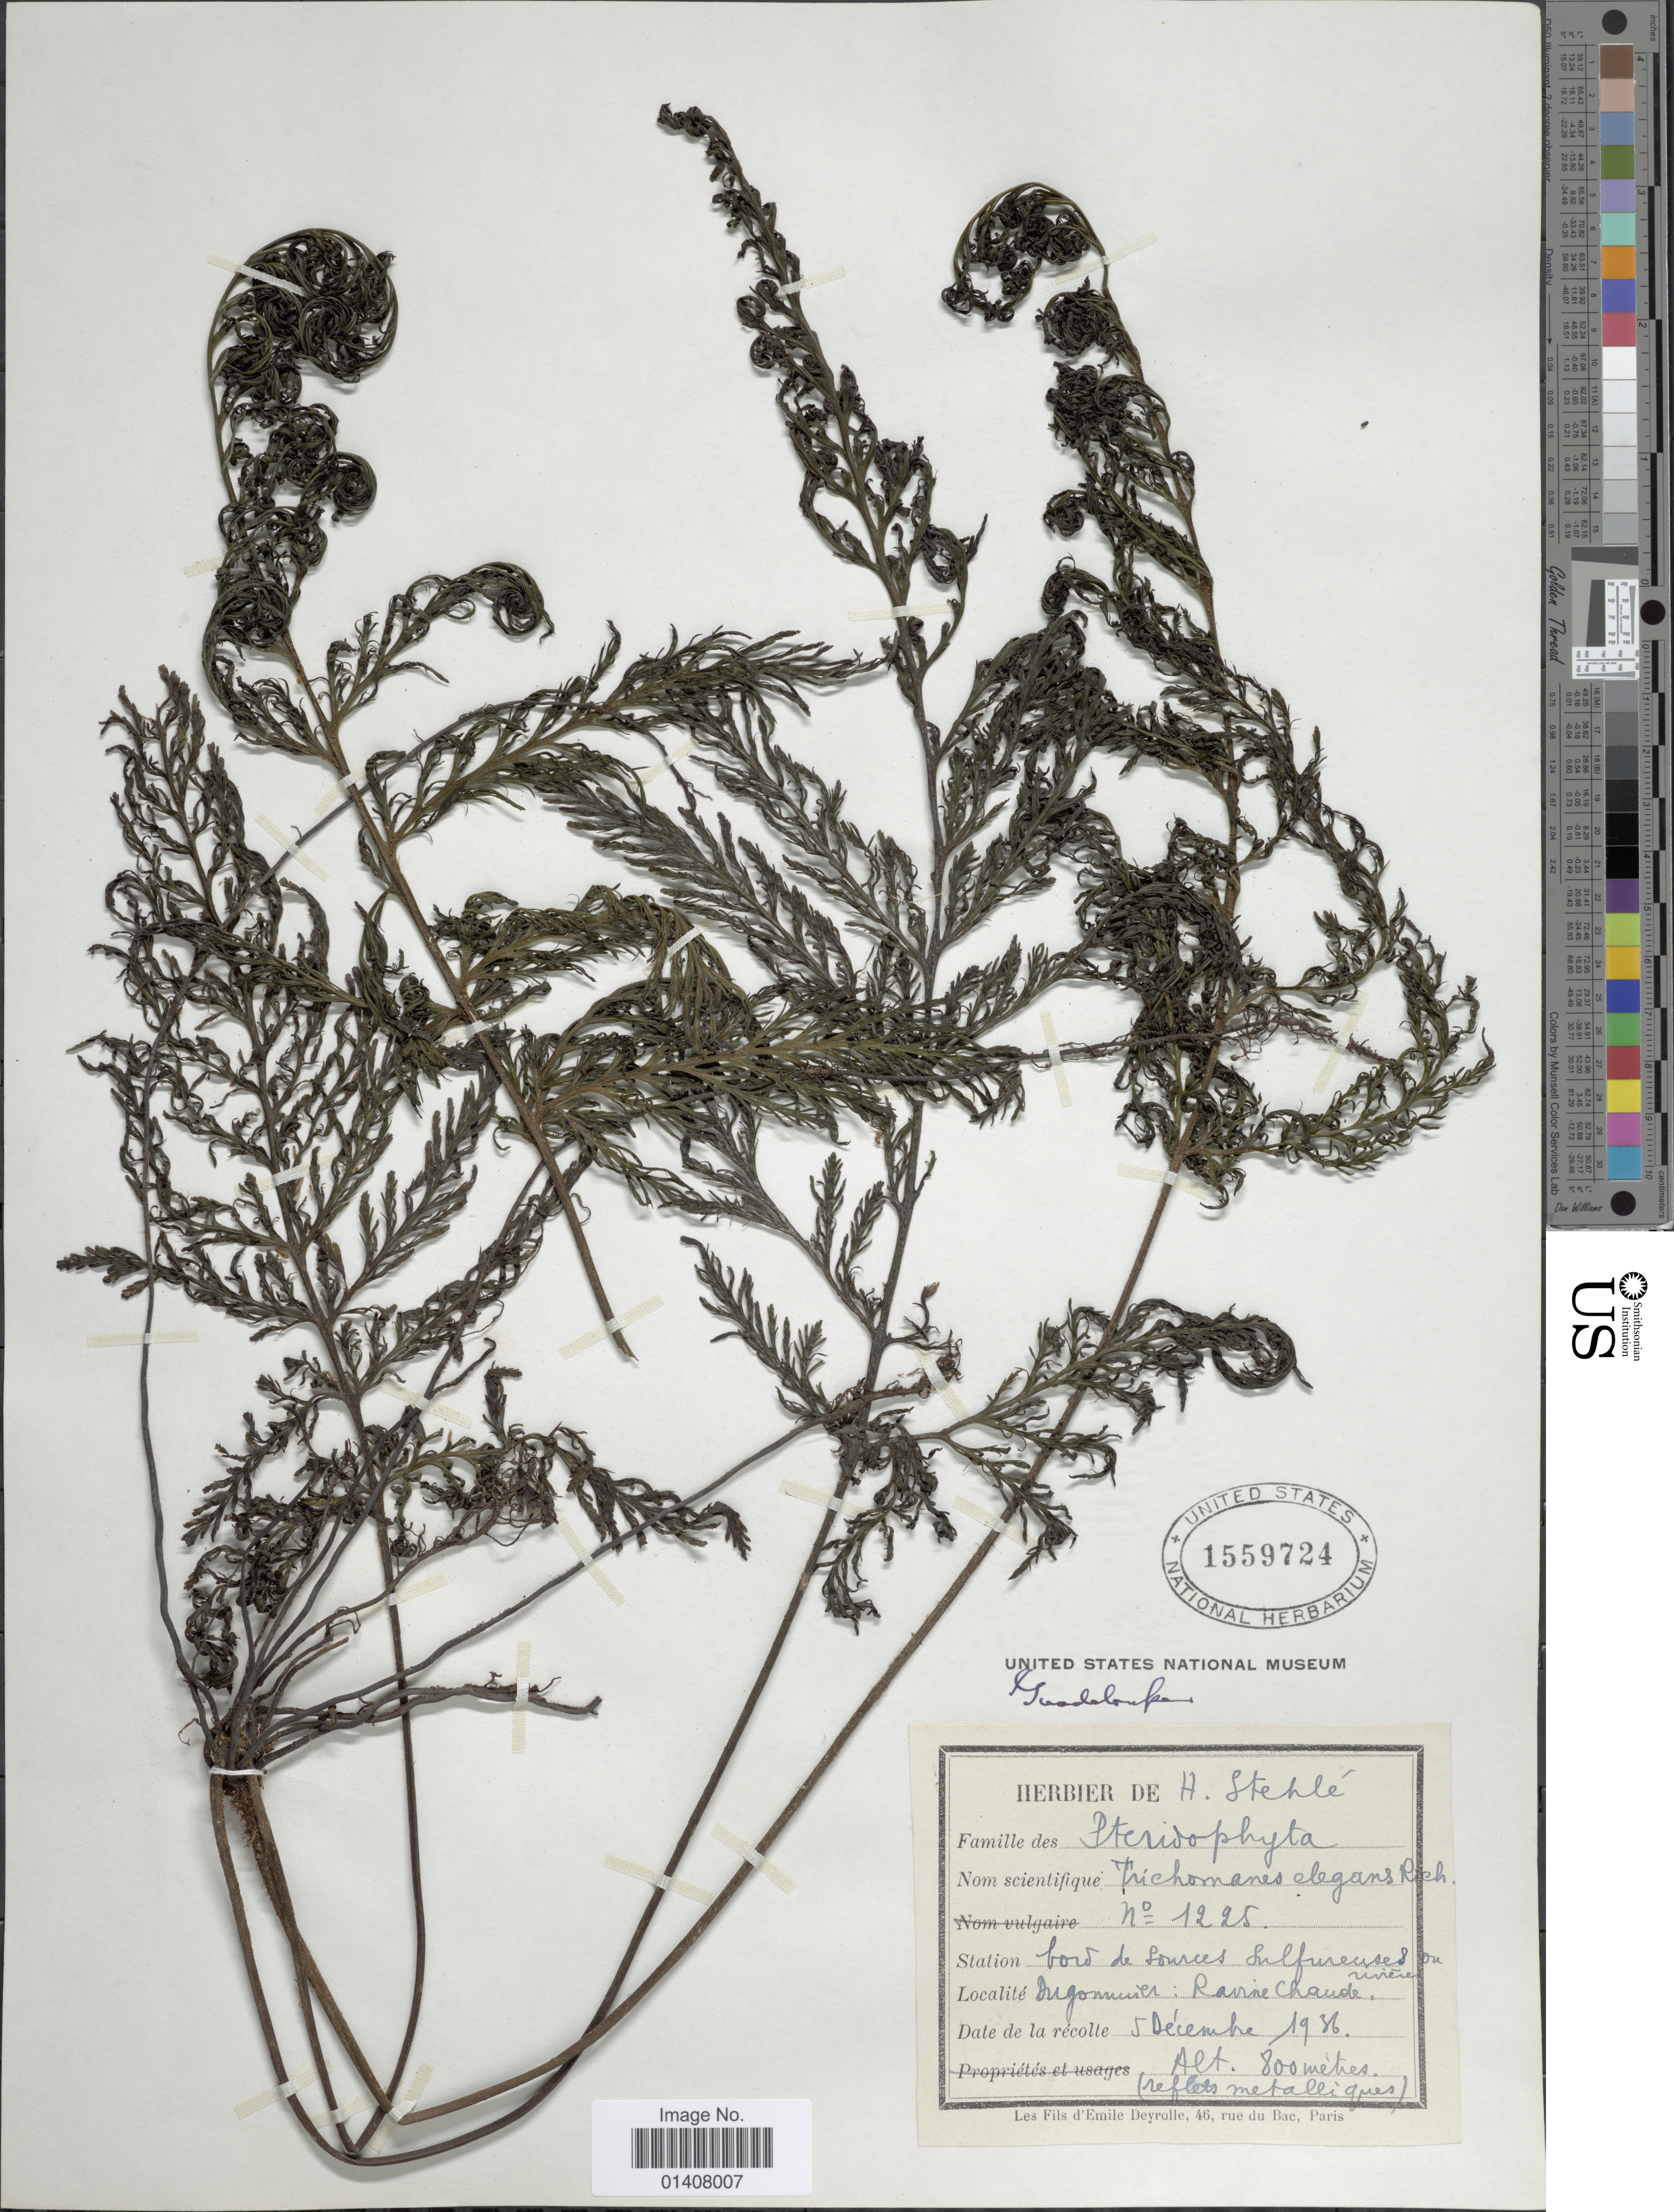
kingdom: Plantae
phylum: Tracheophyta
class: Polypodiopsida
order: Hymenophyllales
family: Hymenophyllaceae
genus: Trichomanes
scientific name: Trichomanes elegans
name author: Rich.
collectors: ex herb. H. Stehlé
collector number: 1225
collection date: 1936-12-05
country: Guadeloupe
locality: Bord de sources sulfureuses du Dugommier: Ravine Chaude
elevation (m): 800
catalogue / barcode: US 1559724